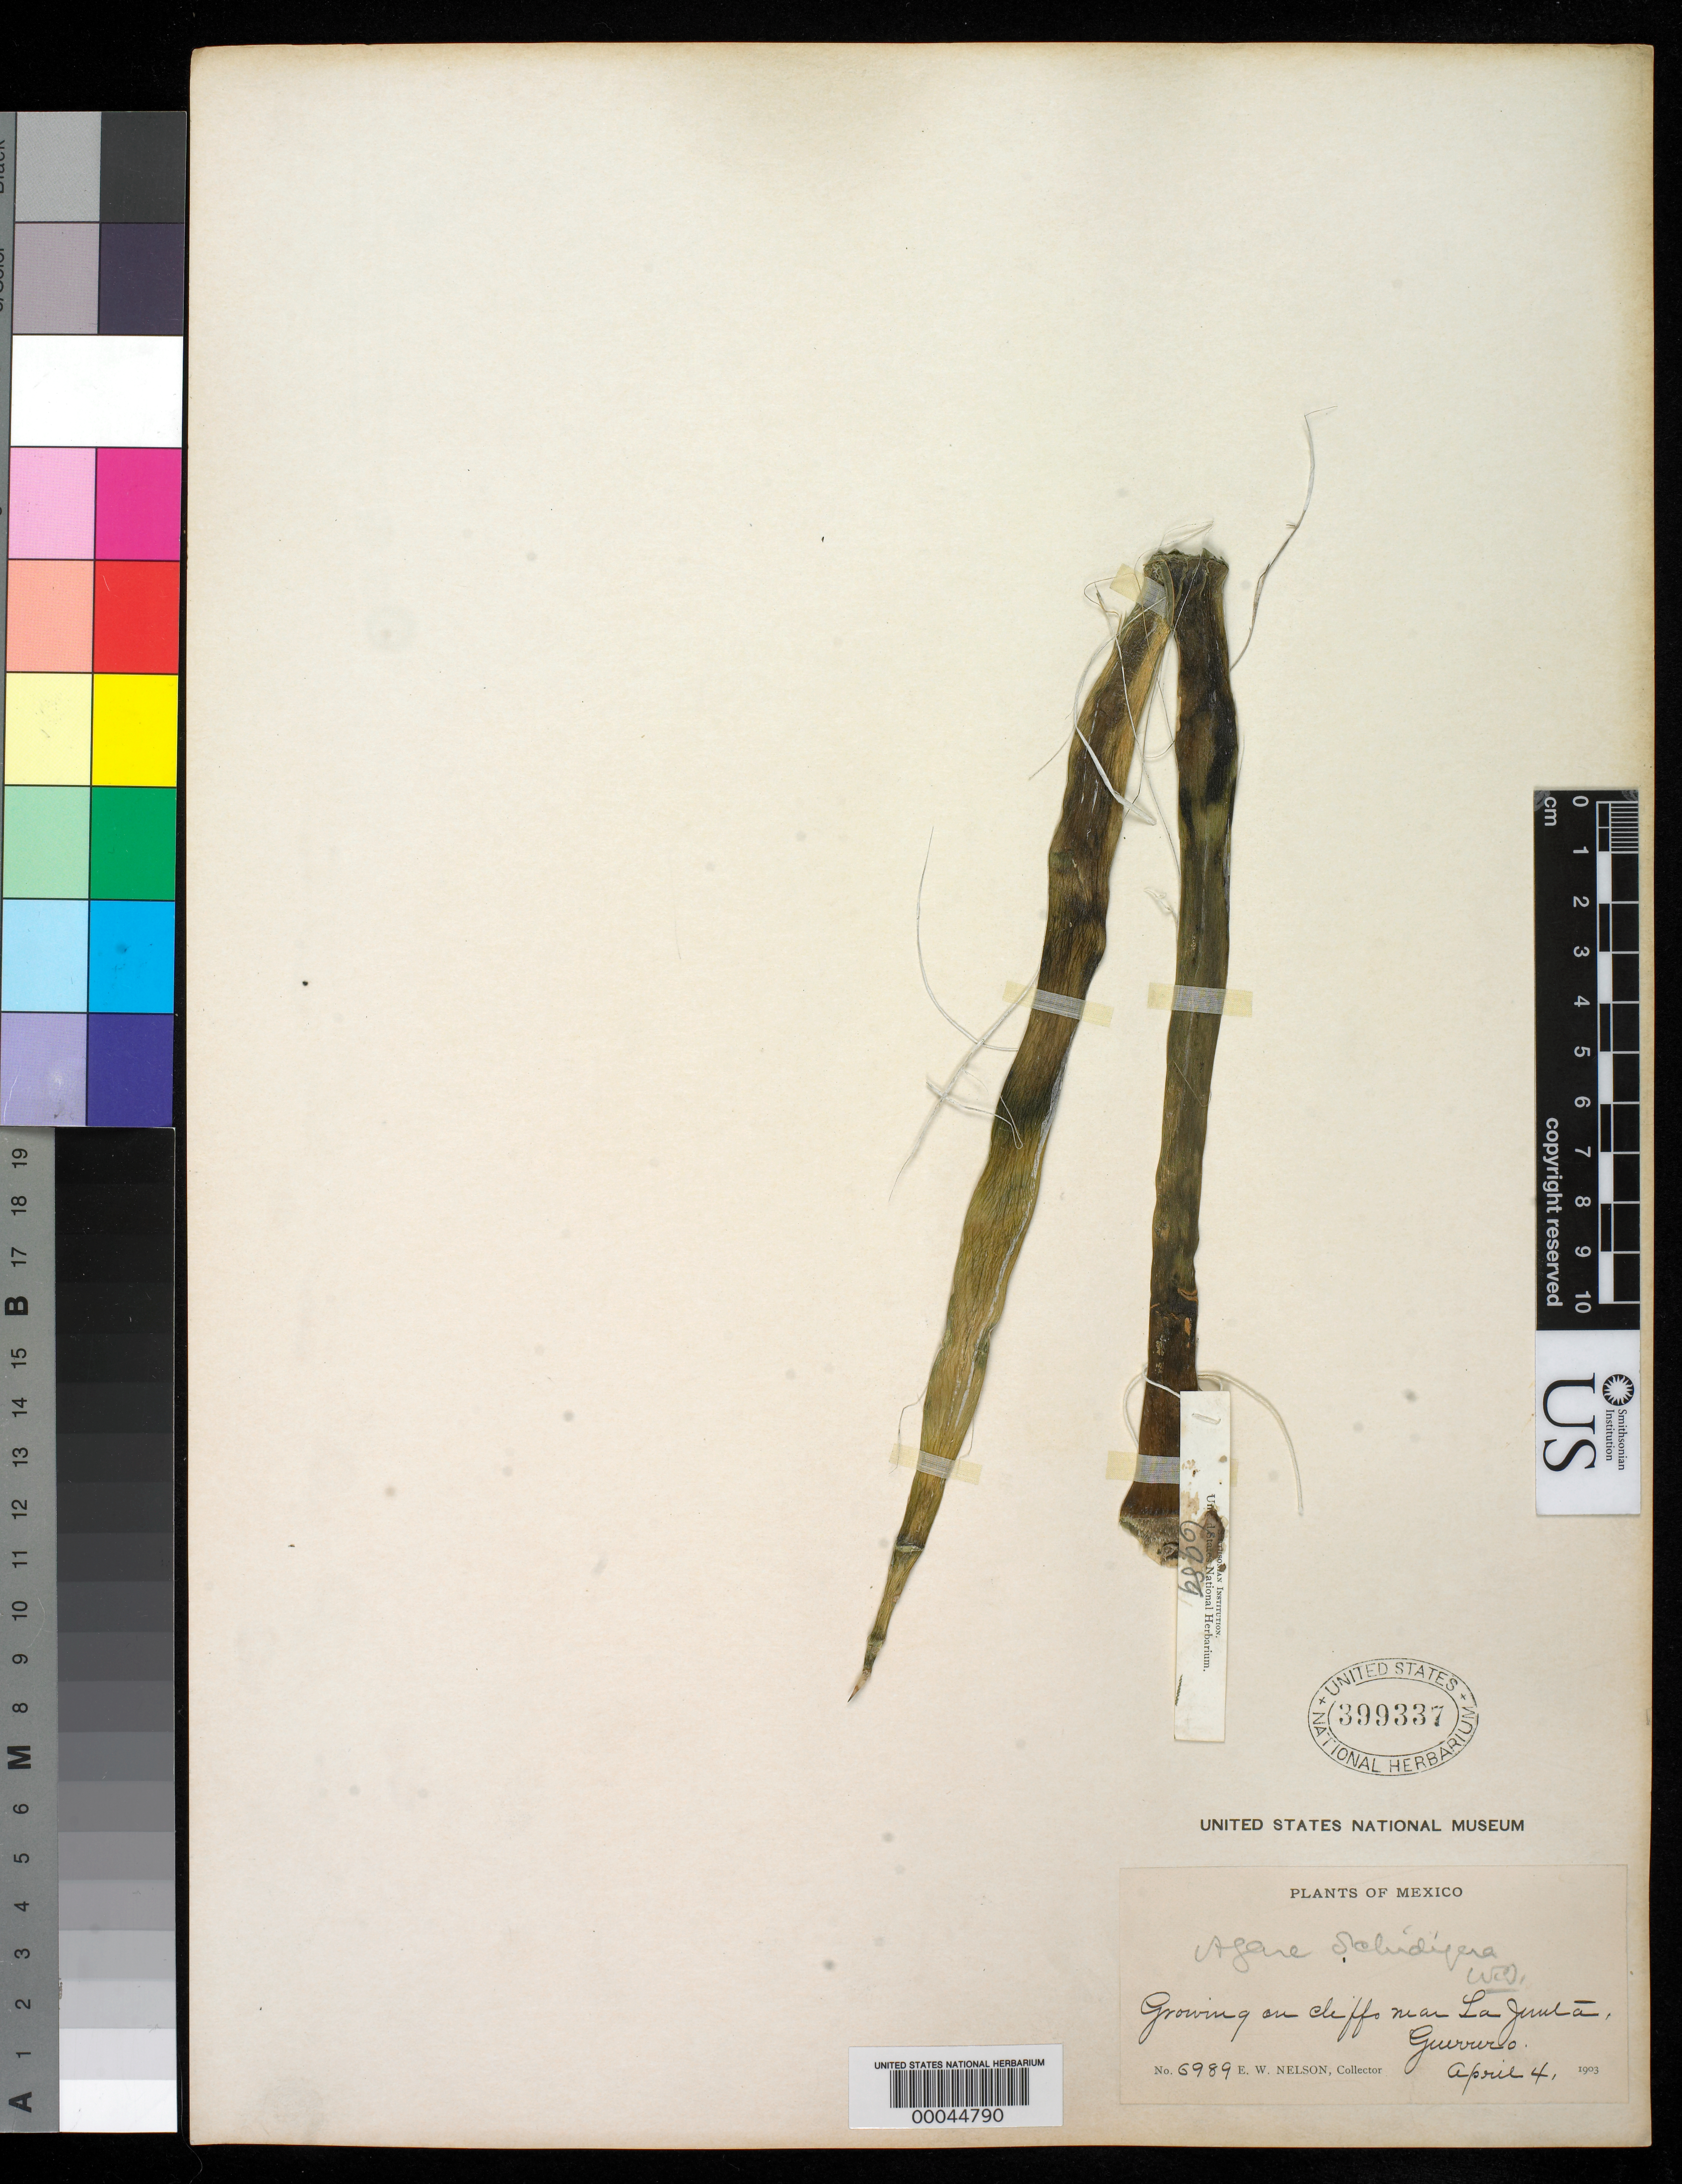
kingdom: Plantae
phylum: Tracheophyta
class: Liliopsida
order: Asparagales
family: Asparagaceae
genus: Agave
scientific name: Agave schidigera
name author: Lem.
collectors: E. W. Nelson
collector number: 6989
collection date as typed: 04 Apr 1903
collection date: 1903-04-04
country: Mexico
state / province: Guerrero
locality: Growing on cliffs near La Junta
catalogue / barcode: US 399337